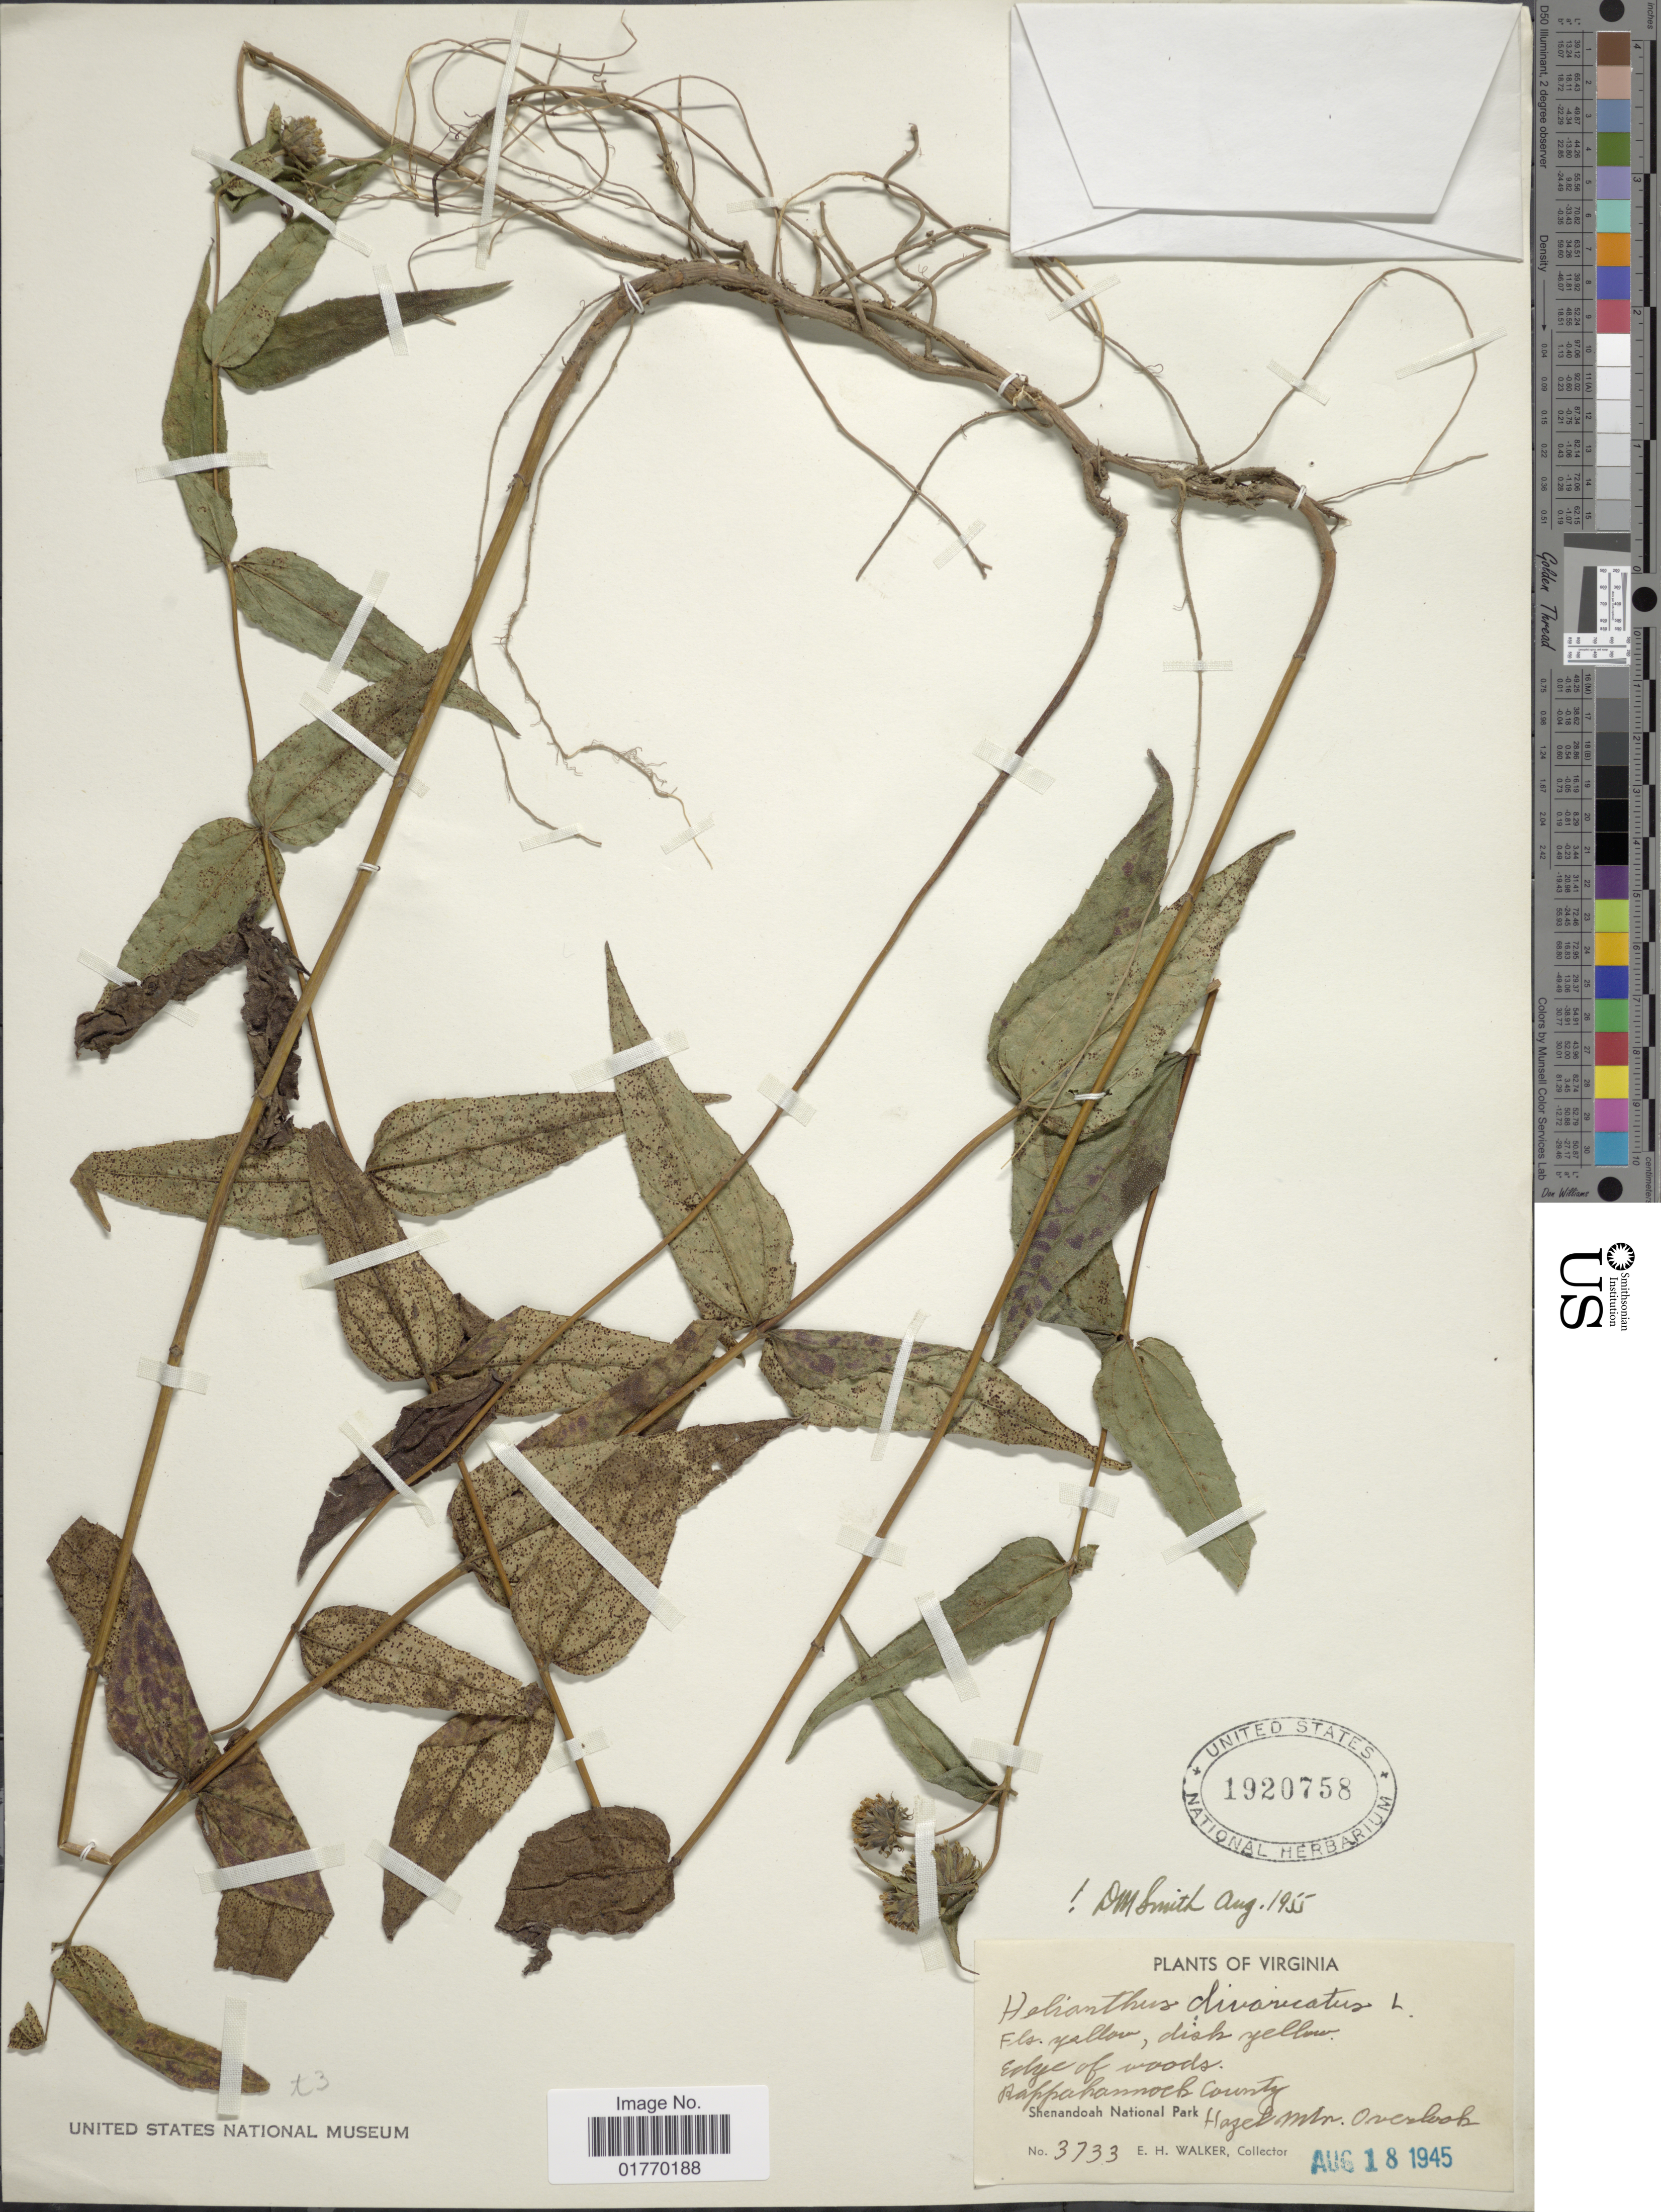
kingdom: Plantae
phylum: Tracheophyta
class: Magnoliopsida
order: Asterales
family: Asteraceae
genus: Helianthus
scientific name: Helianthus divaricatus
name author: L.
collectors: E. H. Walker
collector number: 3733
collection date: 1945-08-18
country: United States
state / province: Virginia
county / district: Rappahannock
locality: Shenandoah National Park, Hazel Mtn. Overlook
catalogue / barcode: US 1920758